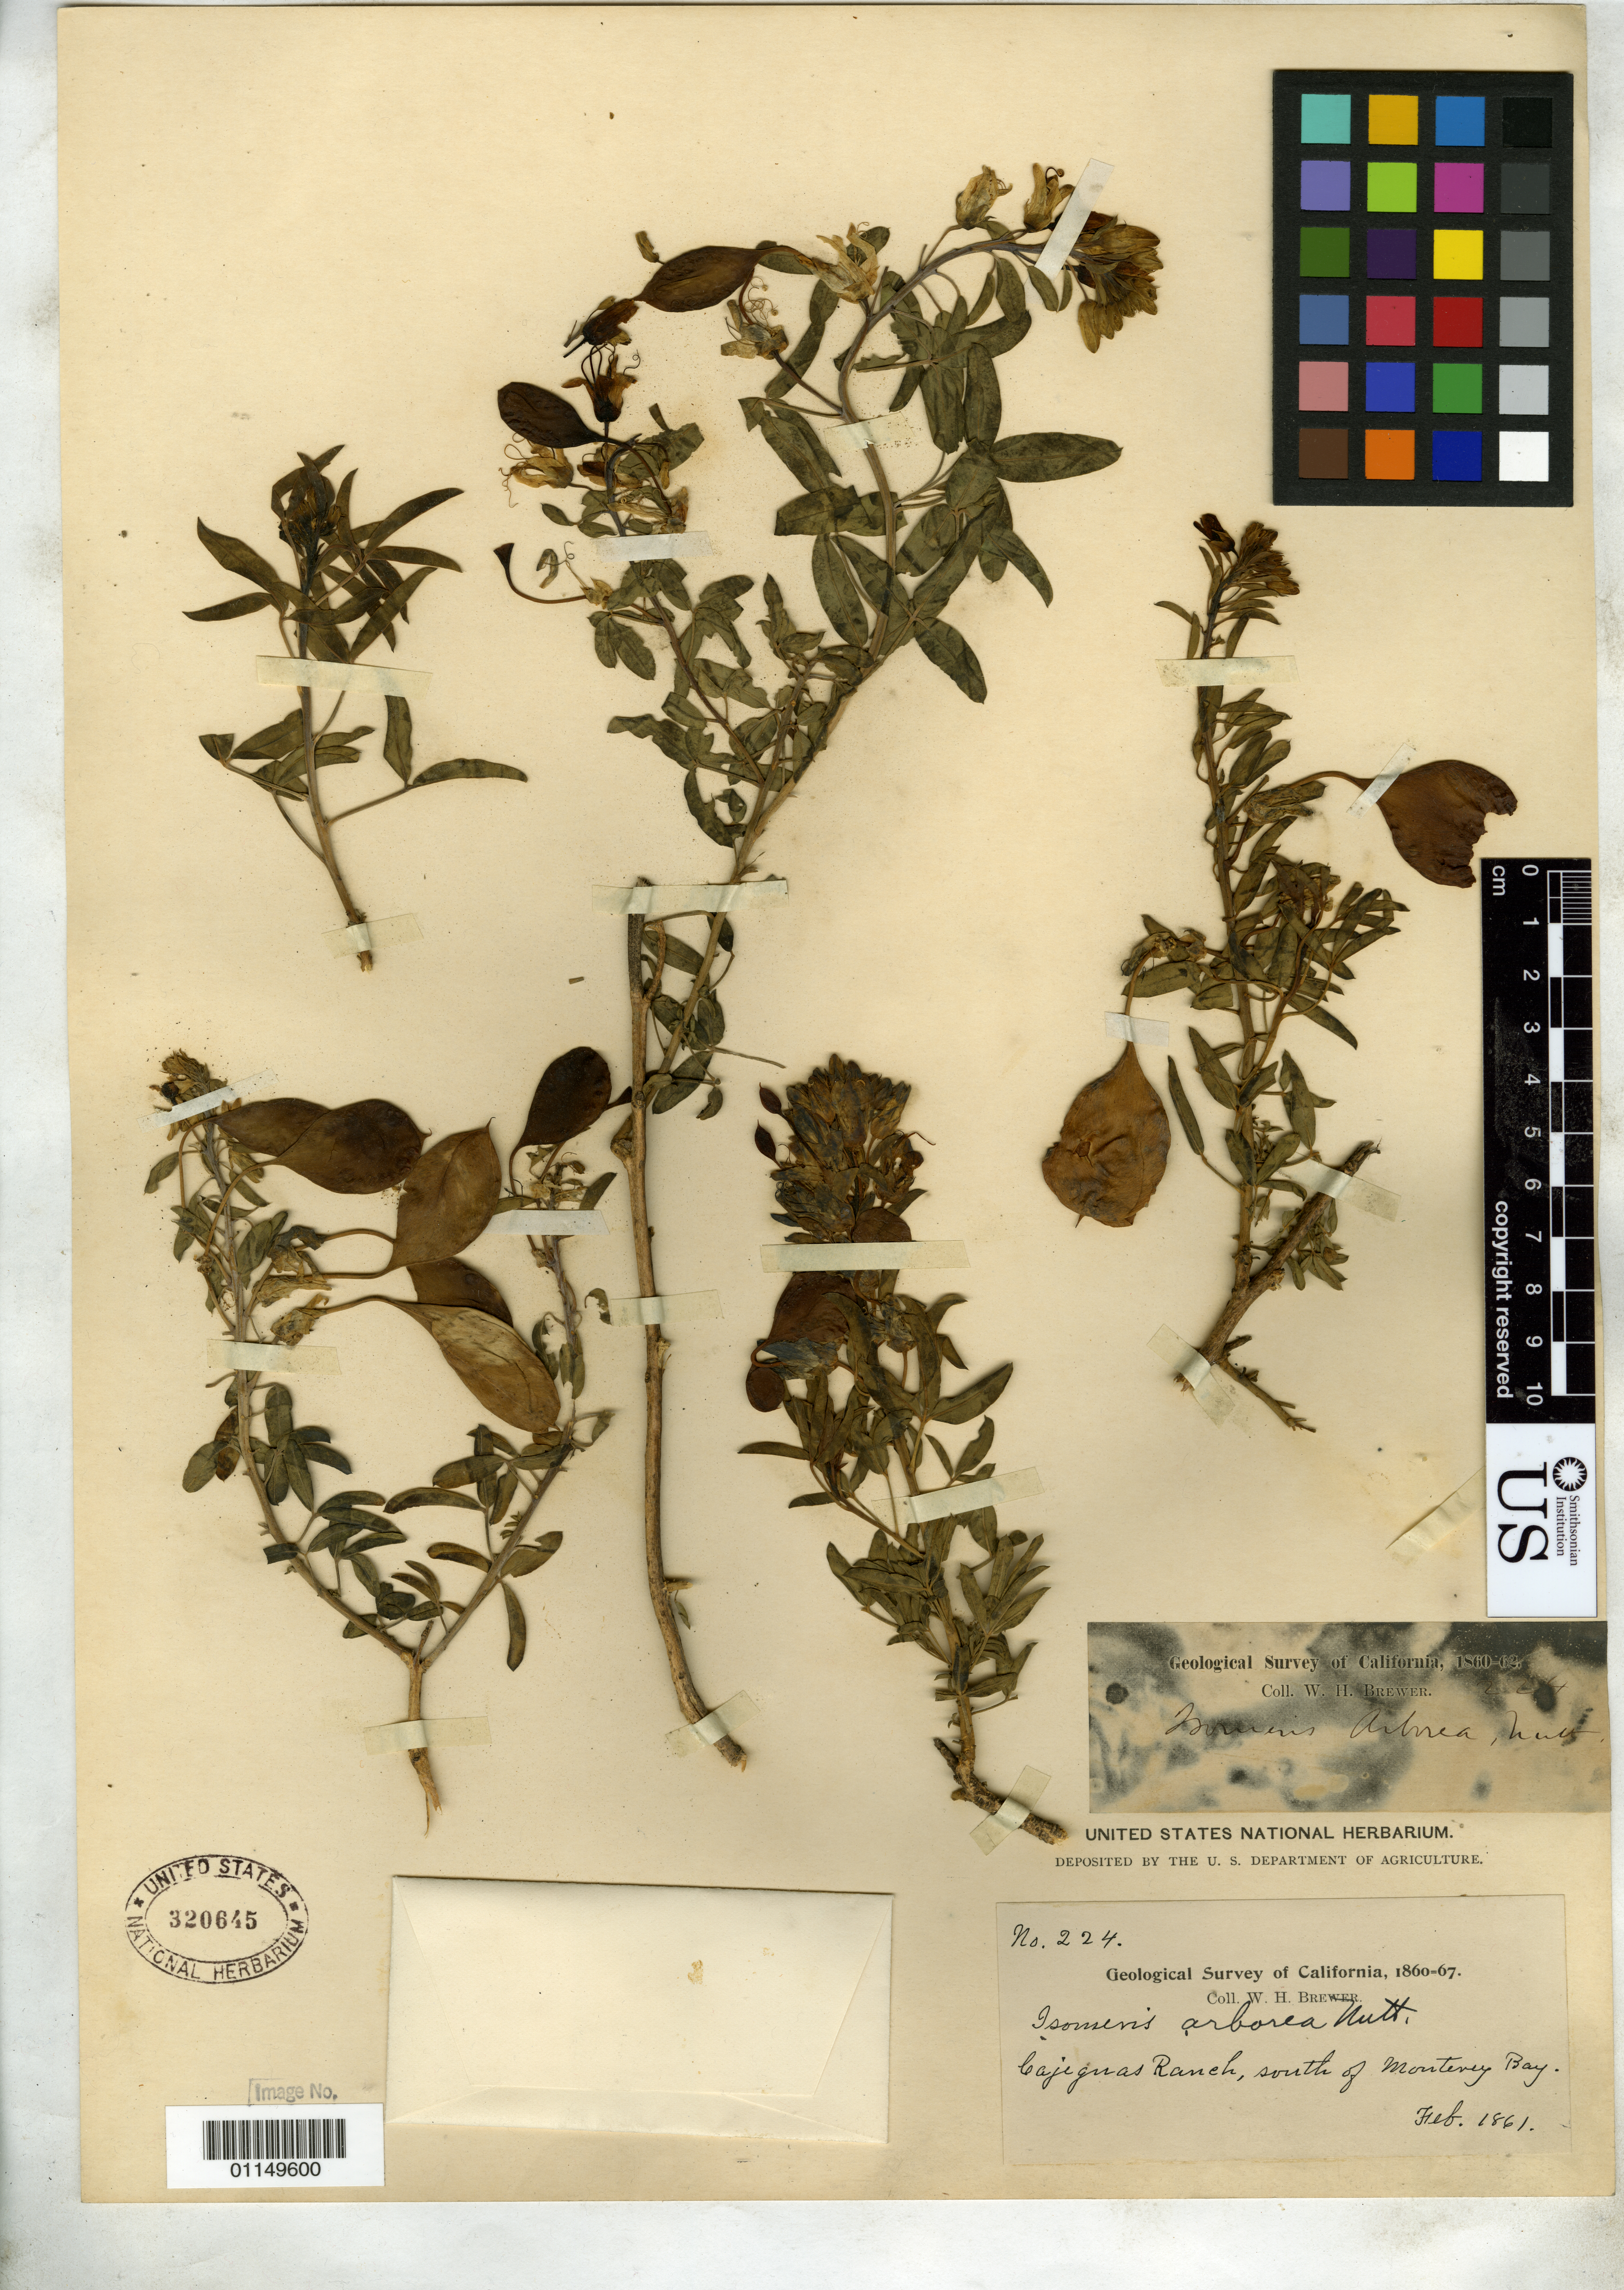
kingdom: Plantae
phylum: Tracheophyta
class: Magnoliopsida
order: Brassicales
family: Cleomaceae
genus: Cleomella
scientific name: Cleomella arborea var. arborea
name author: (Nutt.) Roalson & J.C. Hall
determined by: Strong, Mark T., (BOT), Smithsonian Institution - National Museum of Natural History (UNITED STATES)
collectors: W. H. Brewer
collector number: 224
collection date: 1861-02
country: United States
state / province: California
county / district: Monterey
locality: Cajegas Ranch, South of Monterey Bay.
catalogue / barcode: US 320645